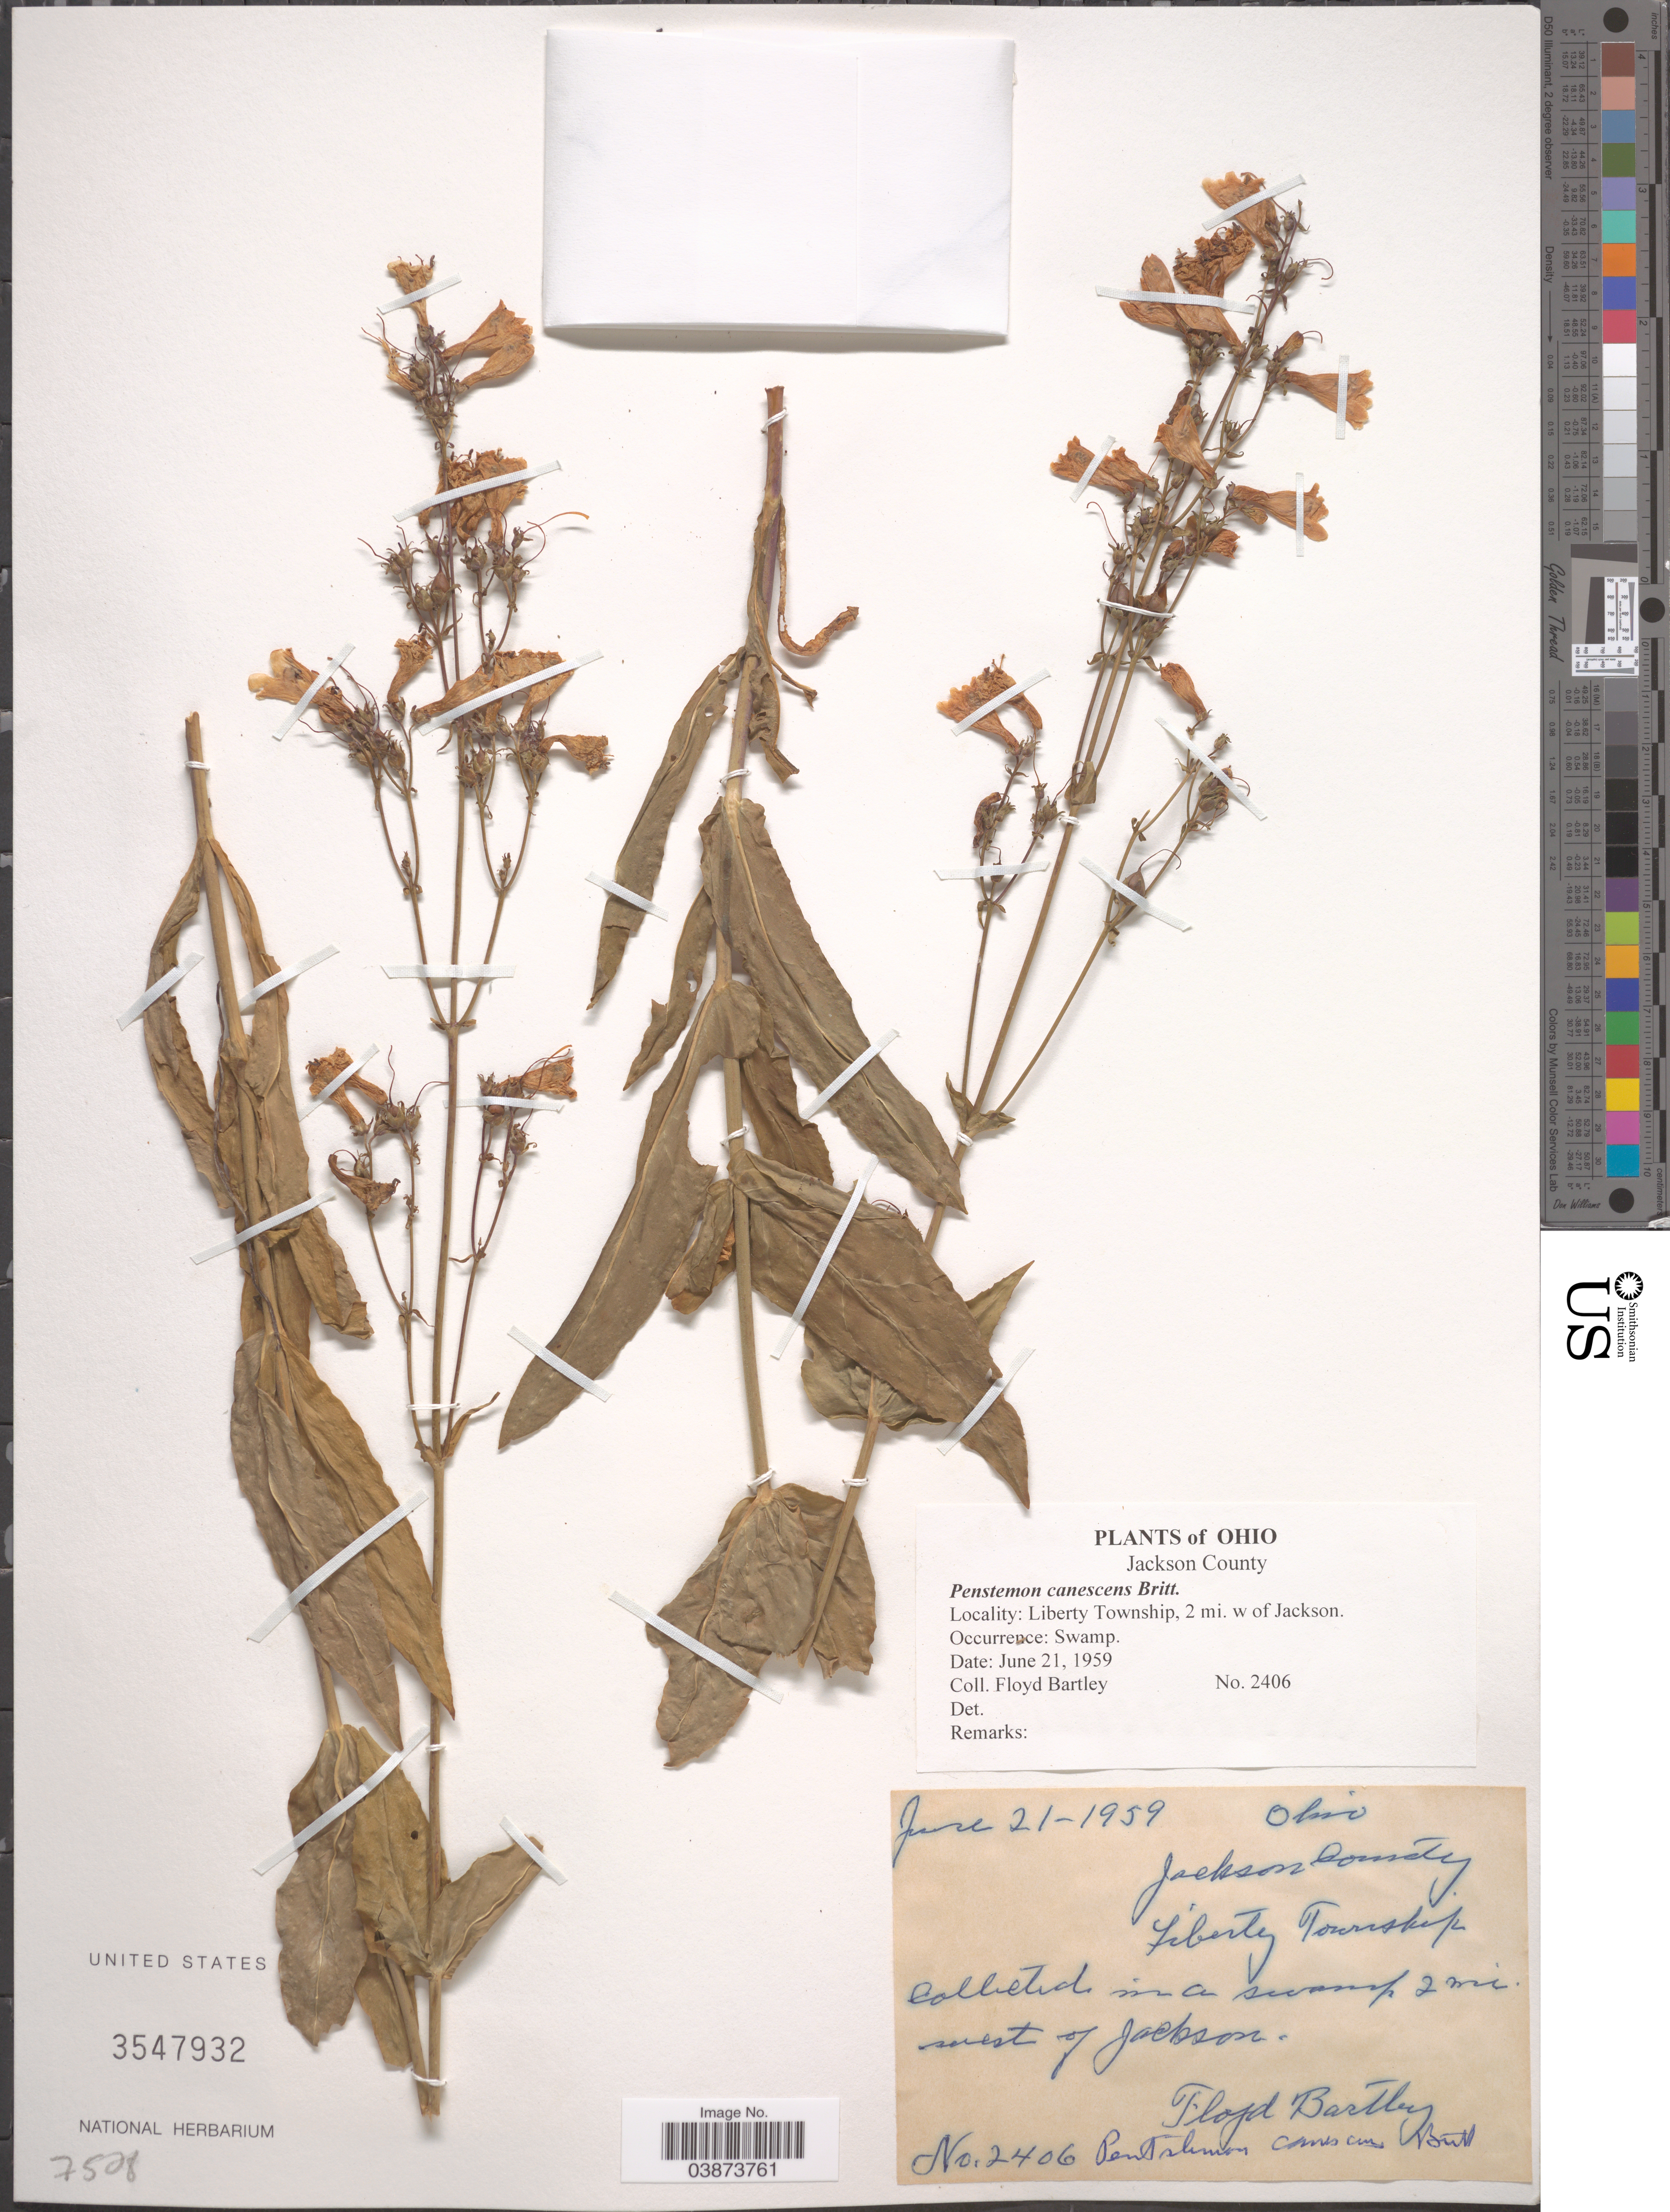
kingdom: Plantae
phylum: Tracheophyta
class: Magnoliopsida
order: Lamiales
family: Plantaginaceae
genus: Penstemon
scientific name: Penstemon canescens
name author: L.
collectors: F. Bartley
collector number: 2406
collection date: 1959-06-21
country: United States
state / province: Ohio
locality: Jackson County. Liberty Township. In a swamp, 2 mi. west of Jackson.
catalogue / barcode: US 3547932